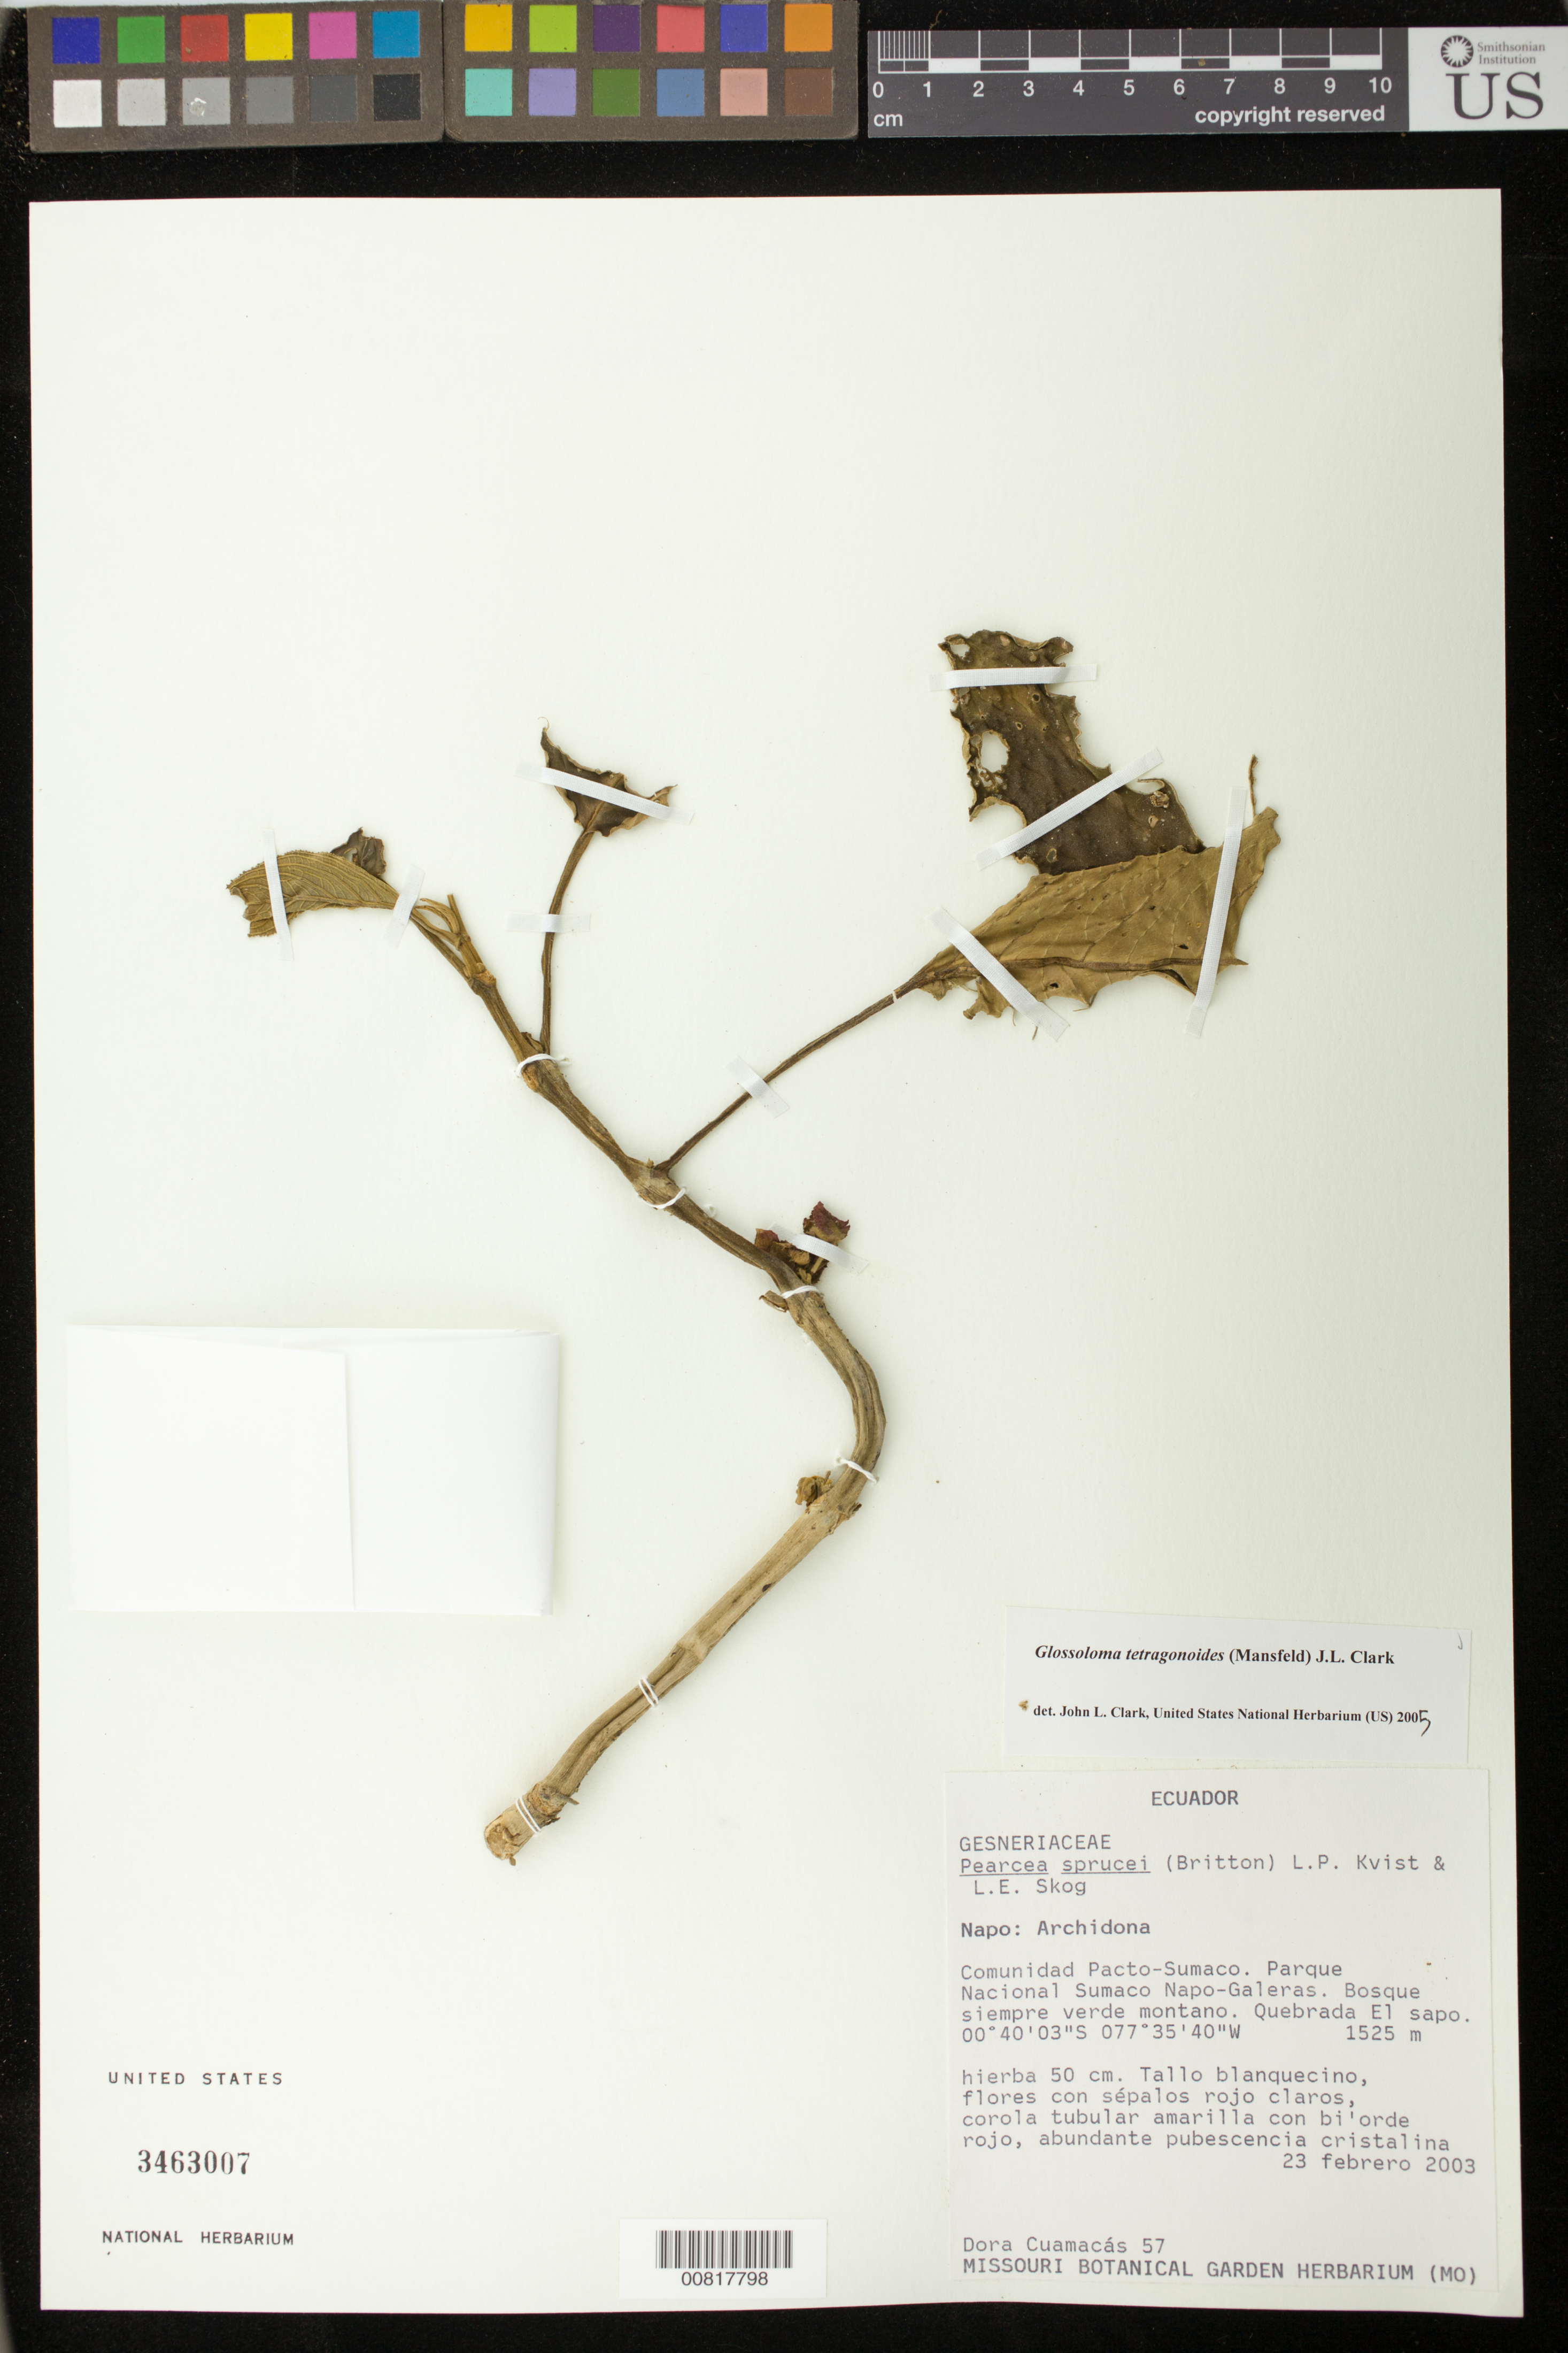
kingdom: Plantae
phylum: Tracheophyta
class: Magnoliopsida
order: Lamiales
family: Gesneriaceae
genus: Glossoloma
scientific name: Glossoloma tetragonoides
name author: (Mansf.) J.L. Clark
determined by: Clark, J. L., (SEL), The Marie Selby Botanical Garden (UNITED STATES)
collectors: D. Cuamacás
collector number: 57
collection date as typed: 23 Feb 2003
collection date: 2003-02-23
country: Ecuador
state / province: Napo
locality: Archidona. Comunidad Pacto-Sumaco. Parque Nacional Sumaco Napo-Galeras. Quebrada El Sapo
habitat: Bosque siempre verde montano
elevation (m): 1525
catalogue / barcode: US 3463007